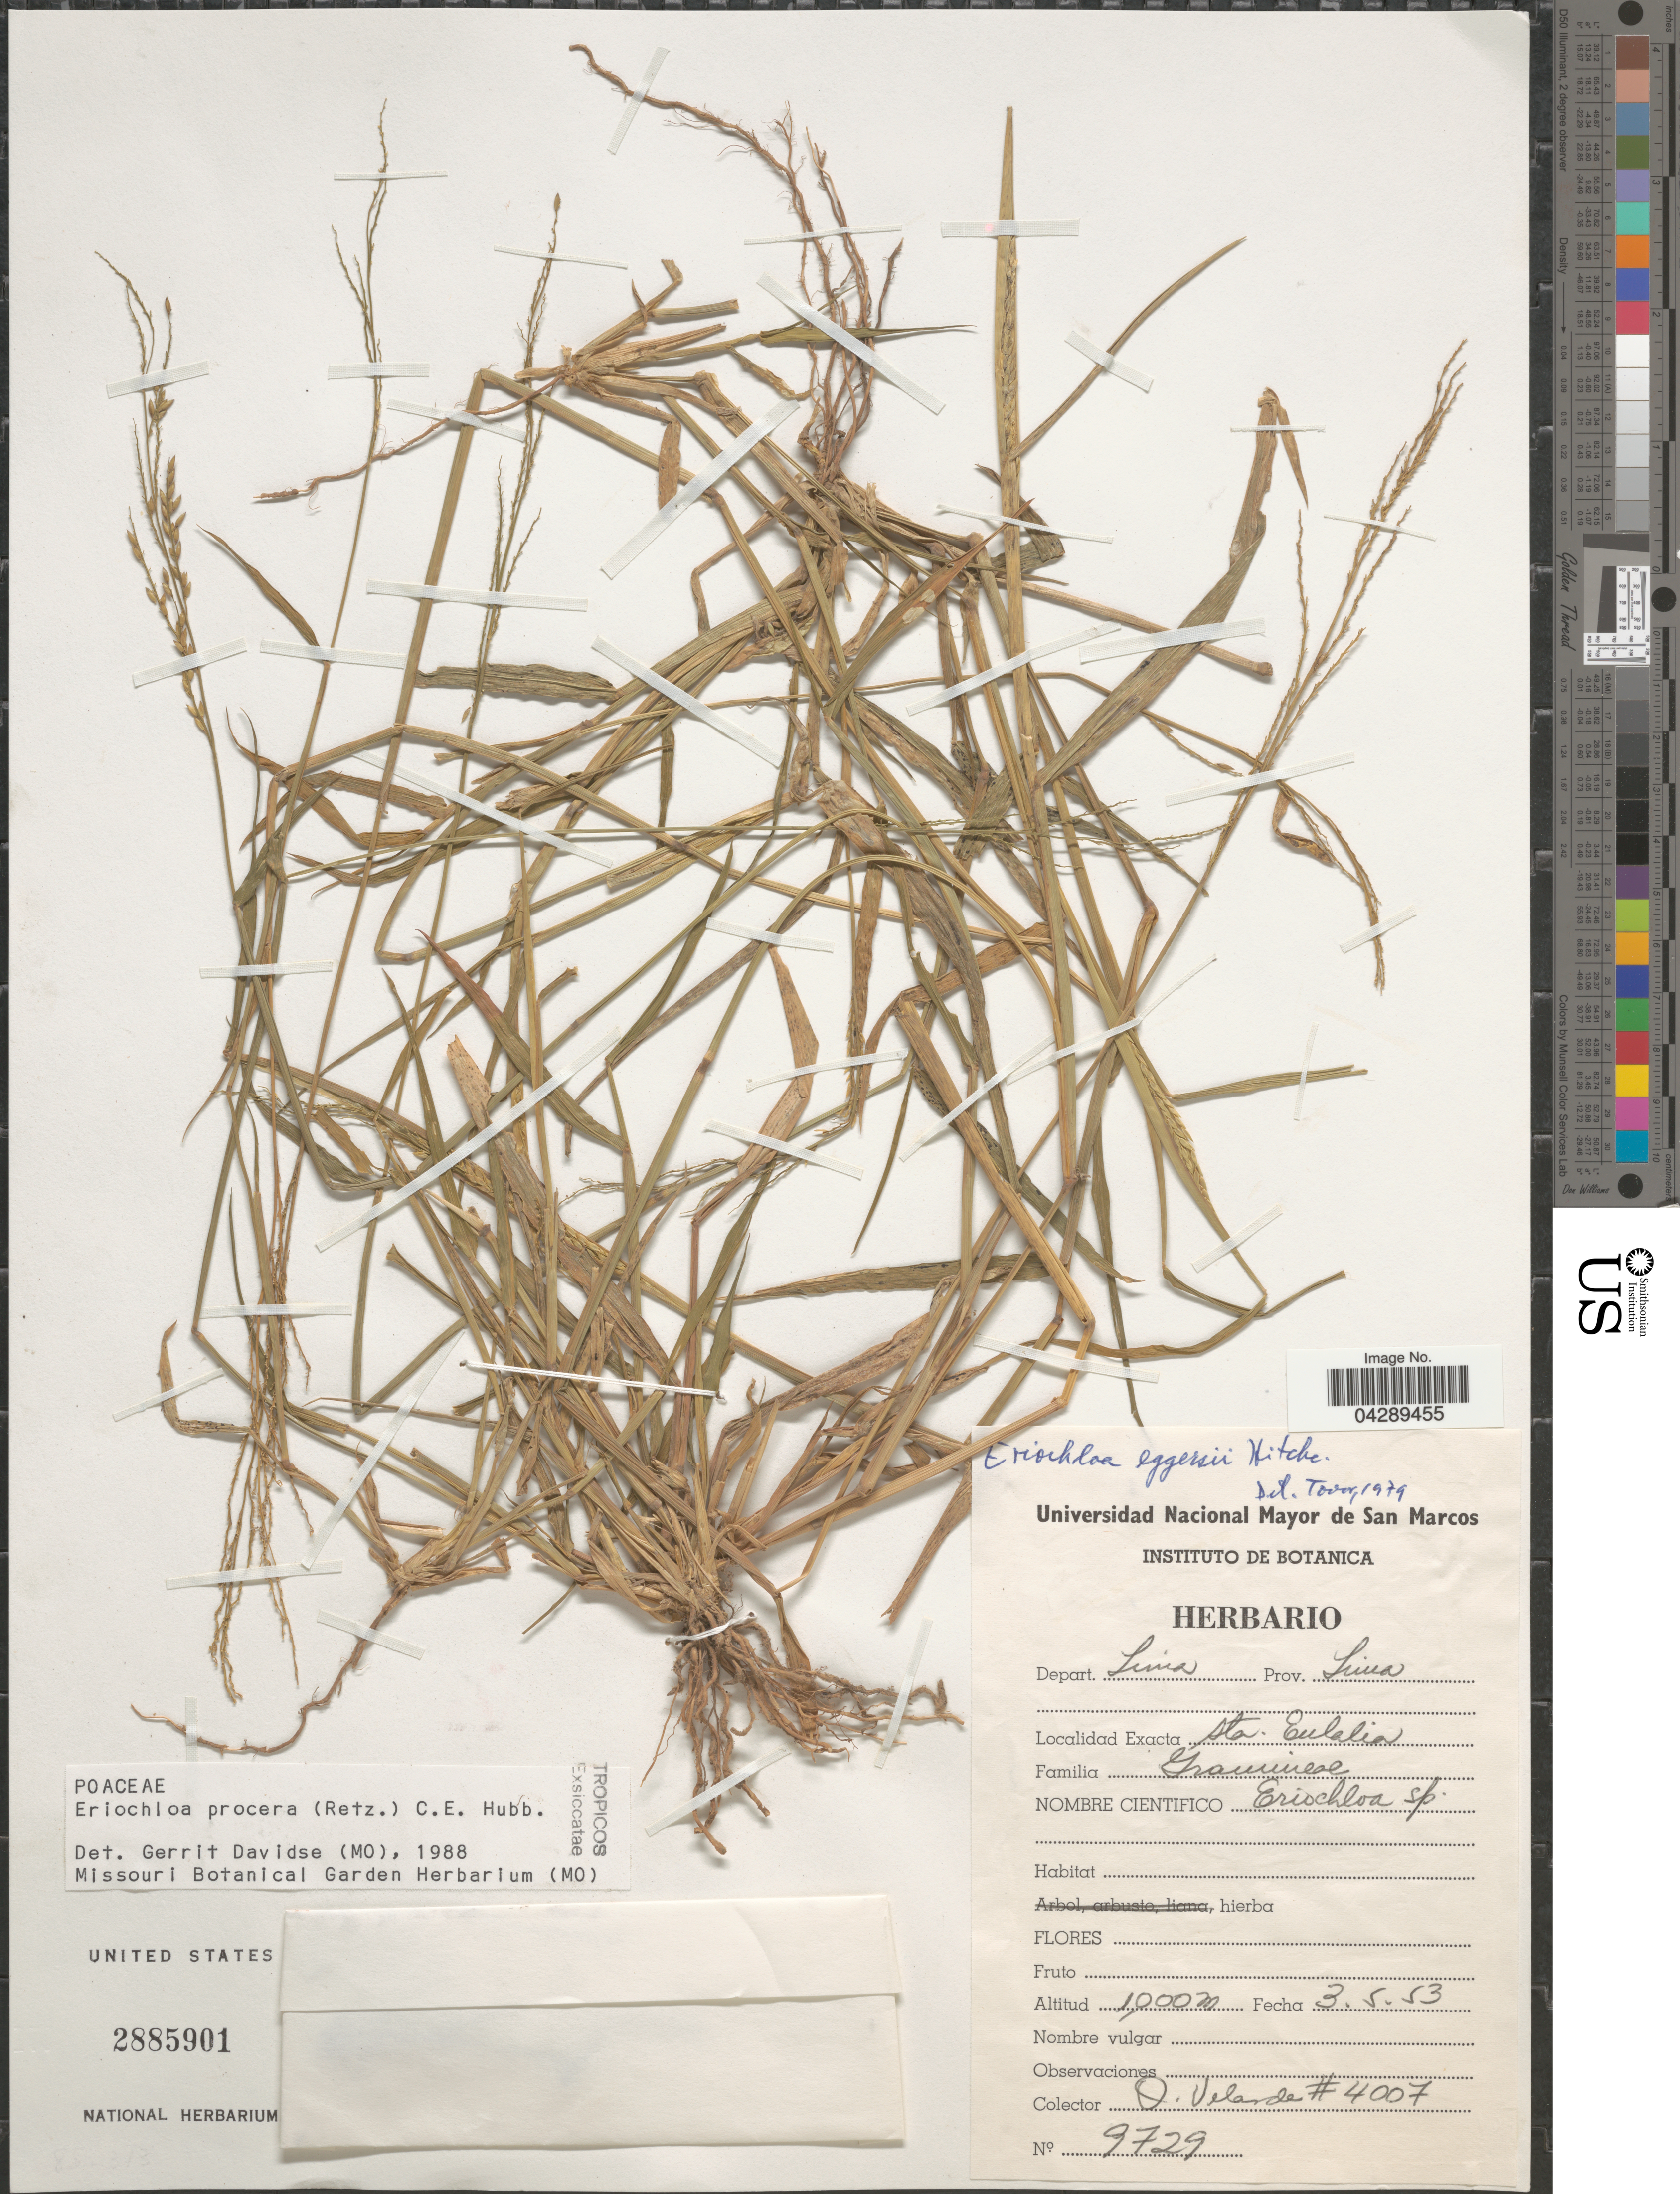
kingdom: Plantae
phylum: Tracheophyta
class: Liliopsida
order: Poales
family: Poaceae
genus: Eriochloa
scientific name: Eriochloa procera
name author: (Retz.) C.E. Hubb.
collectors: O. Velarde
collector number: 4007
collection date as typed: Transcribed d/m/y: 3/5/53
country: Peru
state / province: Lima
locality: Sta. Eulalia, Prov. Lima, Depart. Lima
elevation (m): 1000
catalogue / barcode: US 2885901